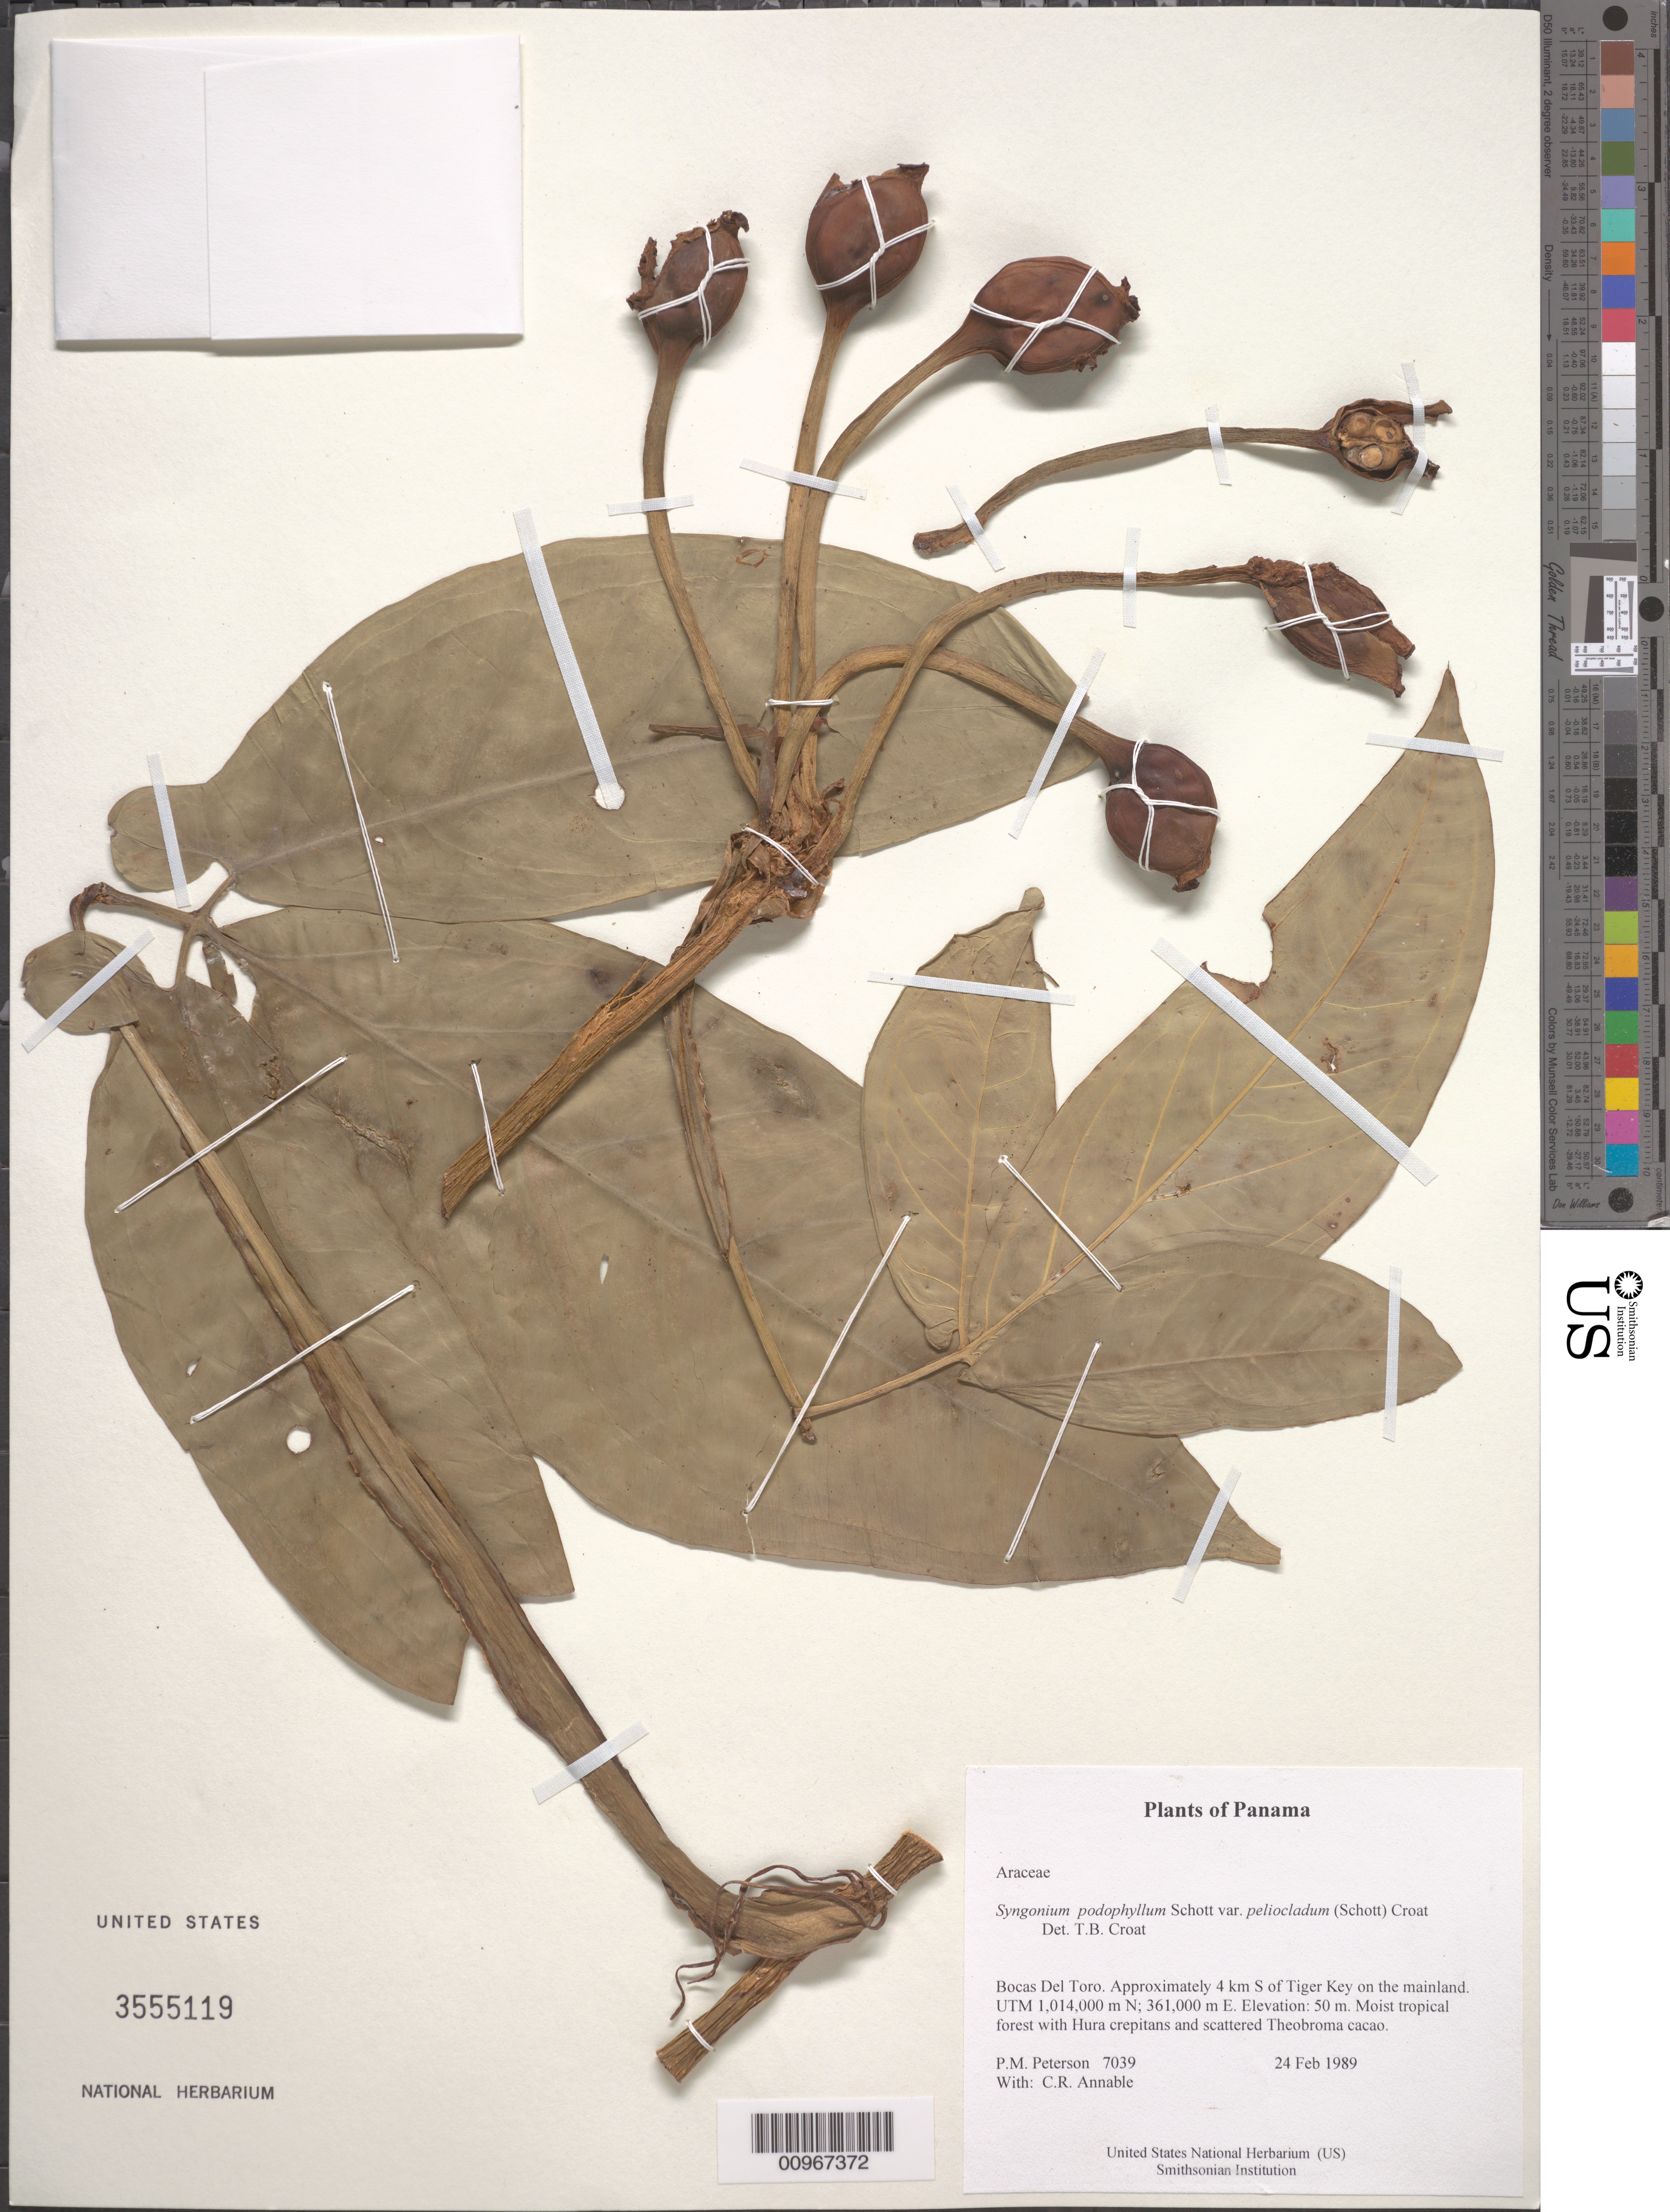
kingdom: Plantae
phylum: Tracheophyta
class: Liliopsida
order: Alismatales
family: Araceae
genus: Syngonium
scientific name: Syngonium podophyllum var. peliocladum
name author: (Schott) Croat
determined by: Croat, Thomas B., Missouri Botanical Garden (MO)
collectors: P. M. Peterson & C. R. Annable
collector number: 07039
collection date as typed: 24 Feb 1989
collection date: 1989-02-24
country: Panama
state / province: Bocas del Toro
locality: Approximately 4 km S of Tiger Key on the mainland. UTM 1,014,000 m N; 361,000 m E.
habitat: Moist tropical forest with Hura crepitans and scattered Theobroma cacao.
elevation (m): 50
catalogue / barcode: US 3555119